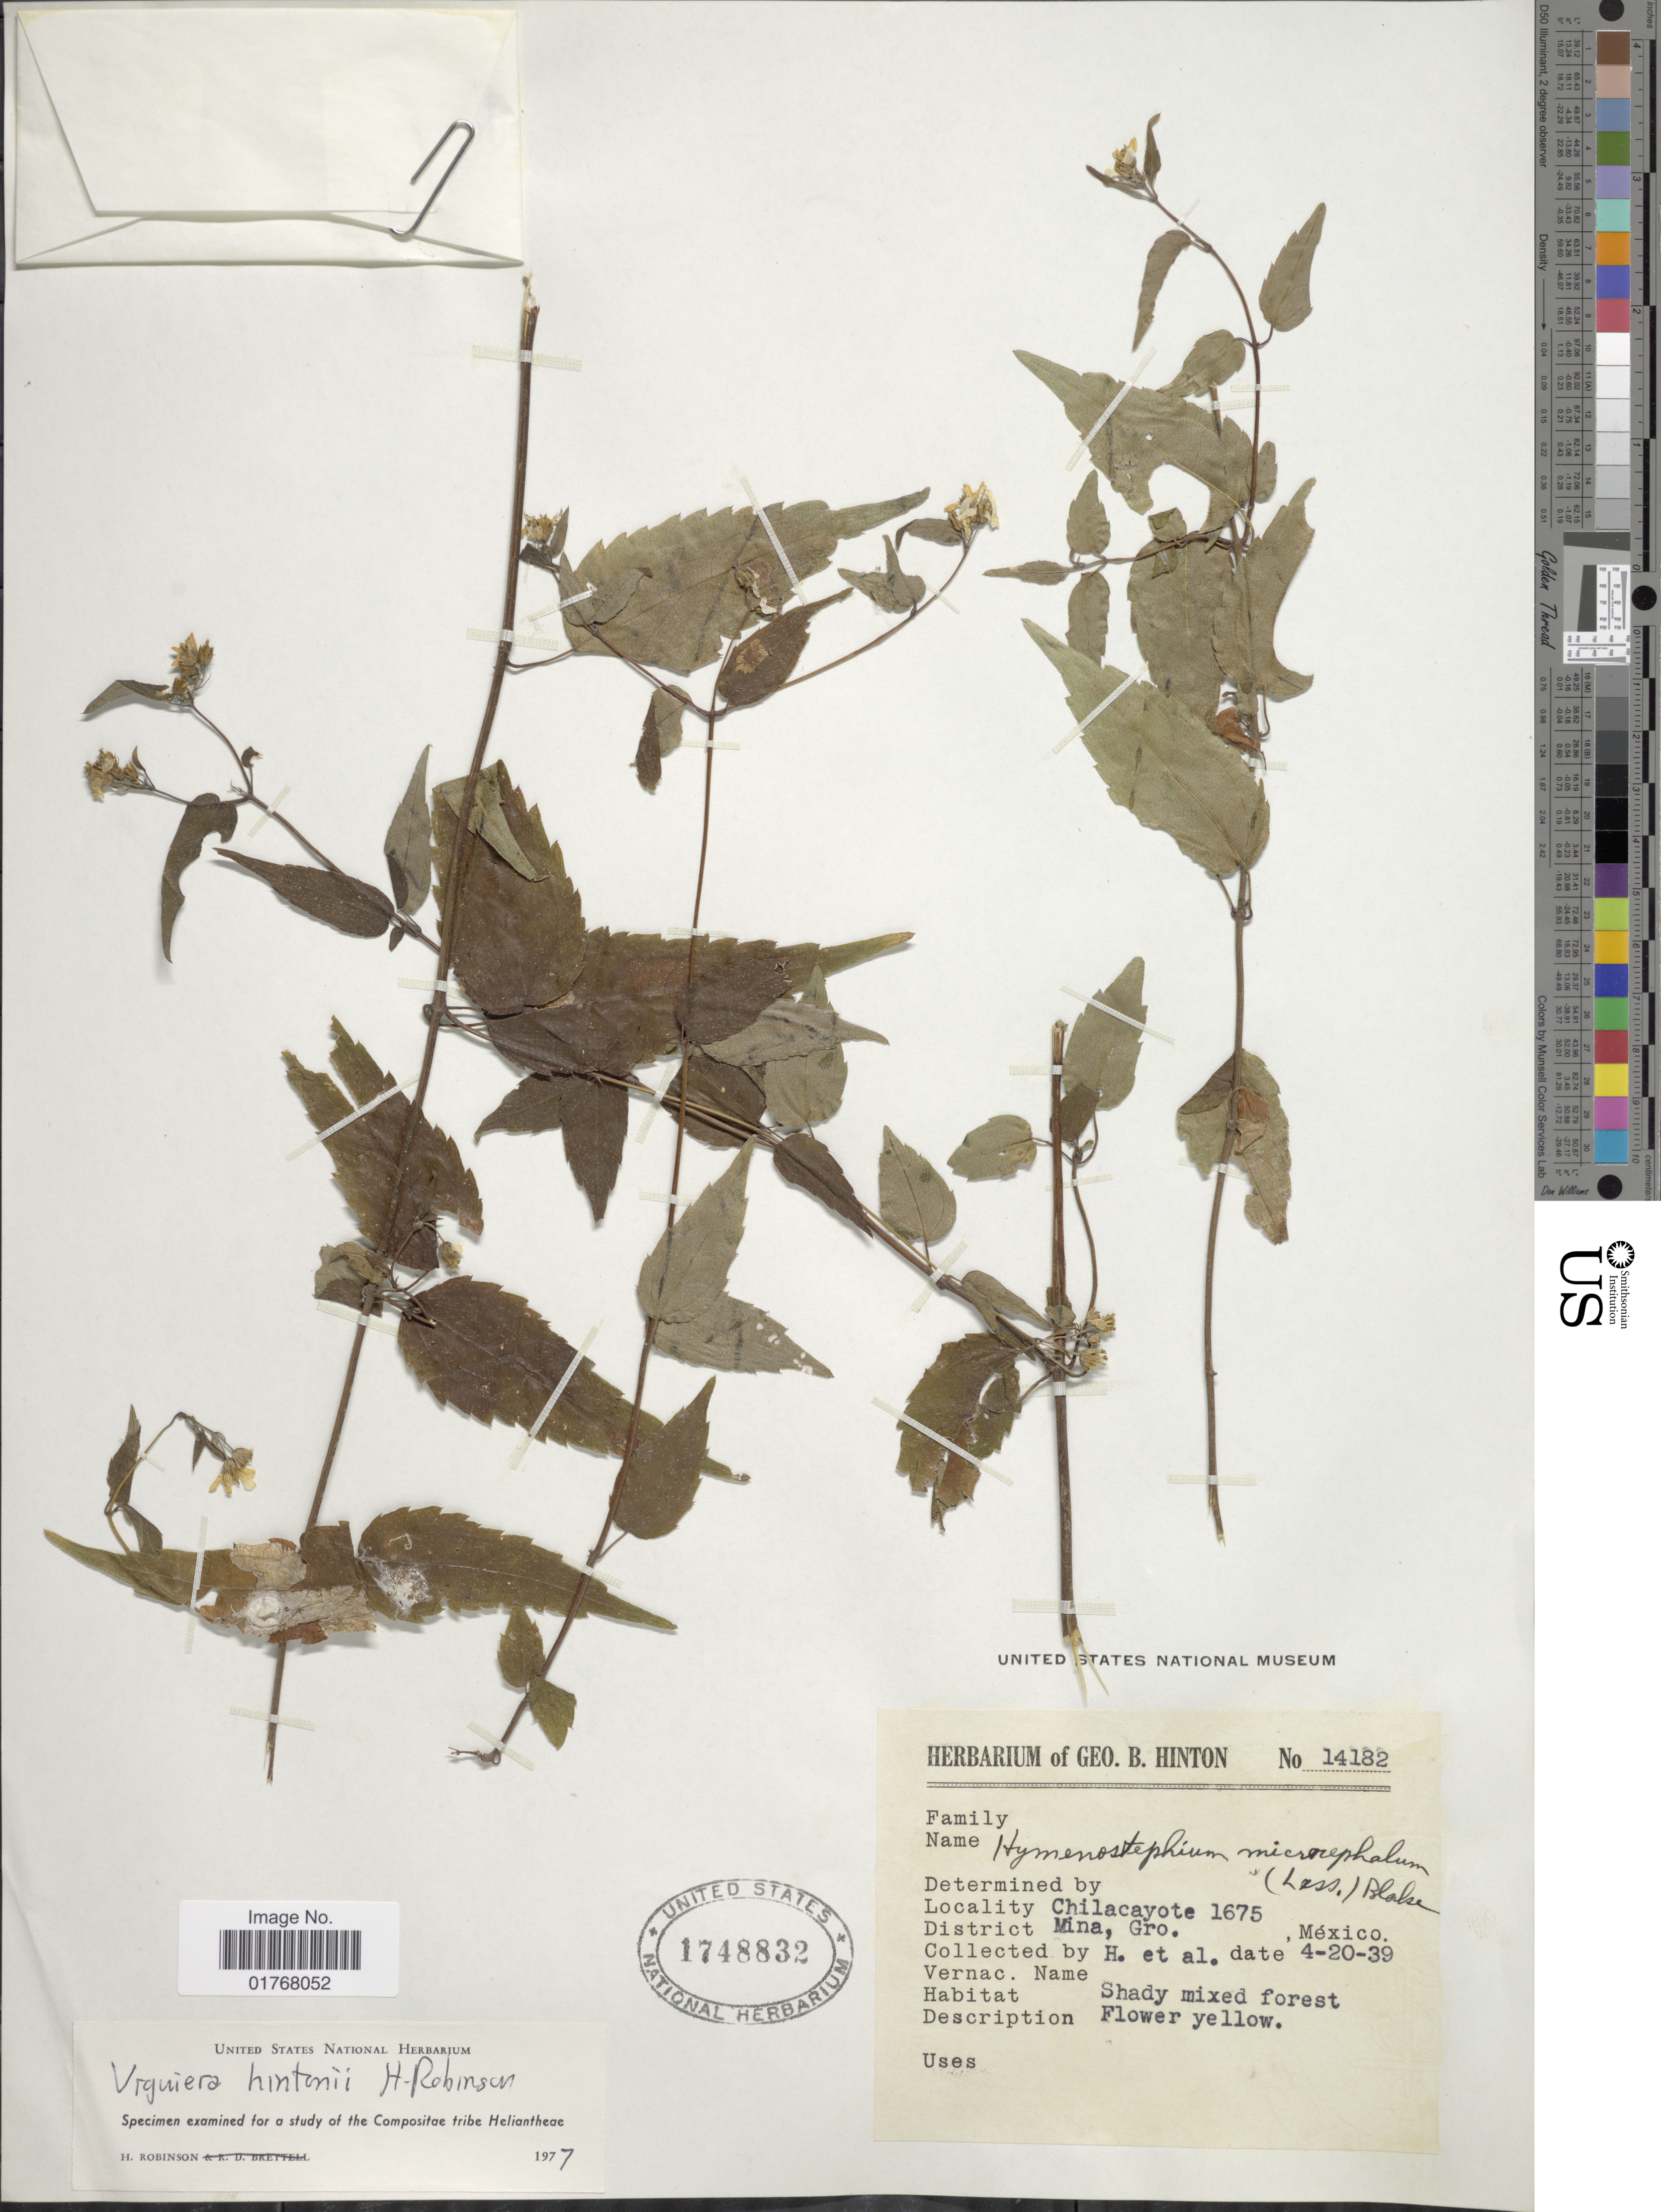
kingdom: Plantae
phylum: Tracheophyta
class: Magnoliopsida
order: Asterales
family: Asteraceae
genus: Viguiera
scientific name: Viguiera hintonii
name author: H. Rob.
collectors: G. B. Hinton & et al.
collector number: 14182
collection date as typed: Transcribed d/m/y: 20/4/39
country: Mexico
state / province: Guerrero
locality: Chilacayote, District Mina, Gro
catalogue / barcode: US 1748832